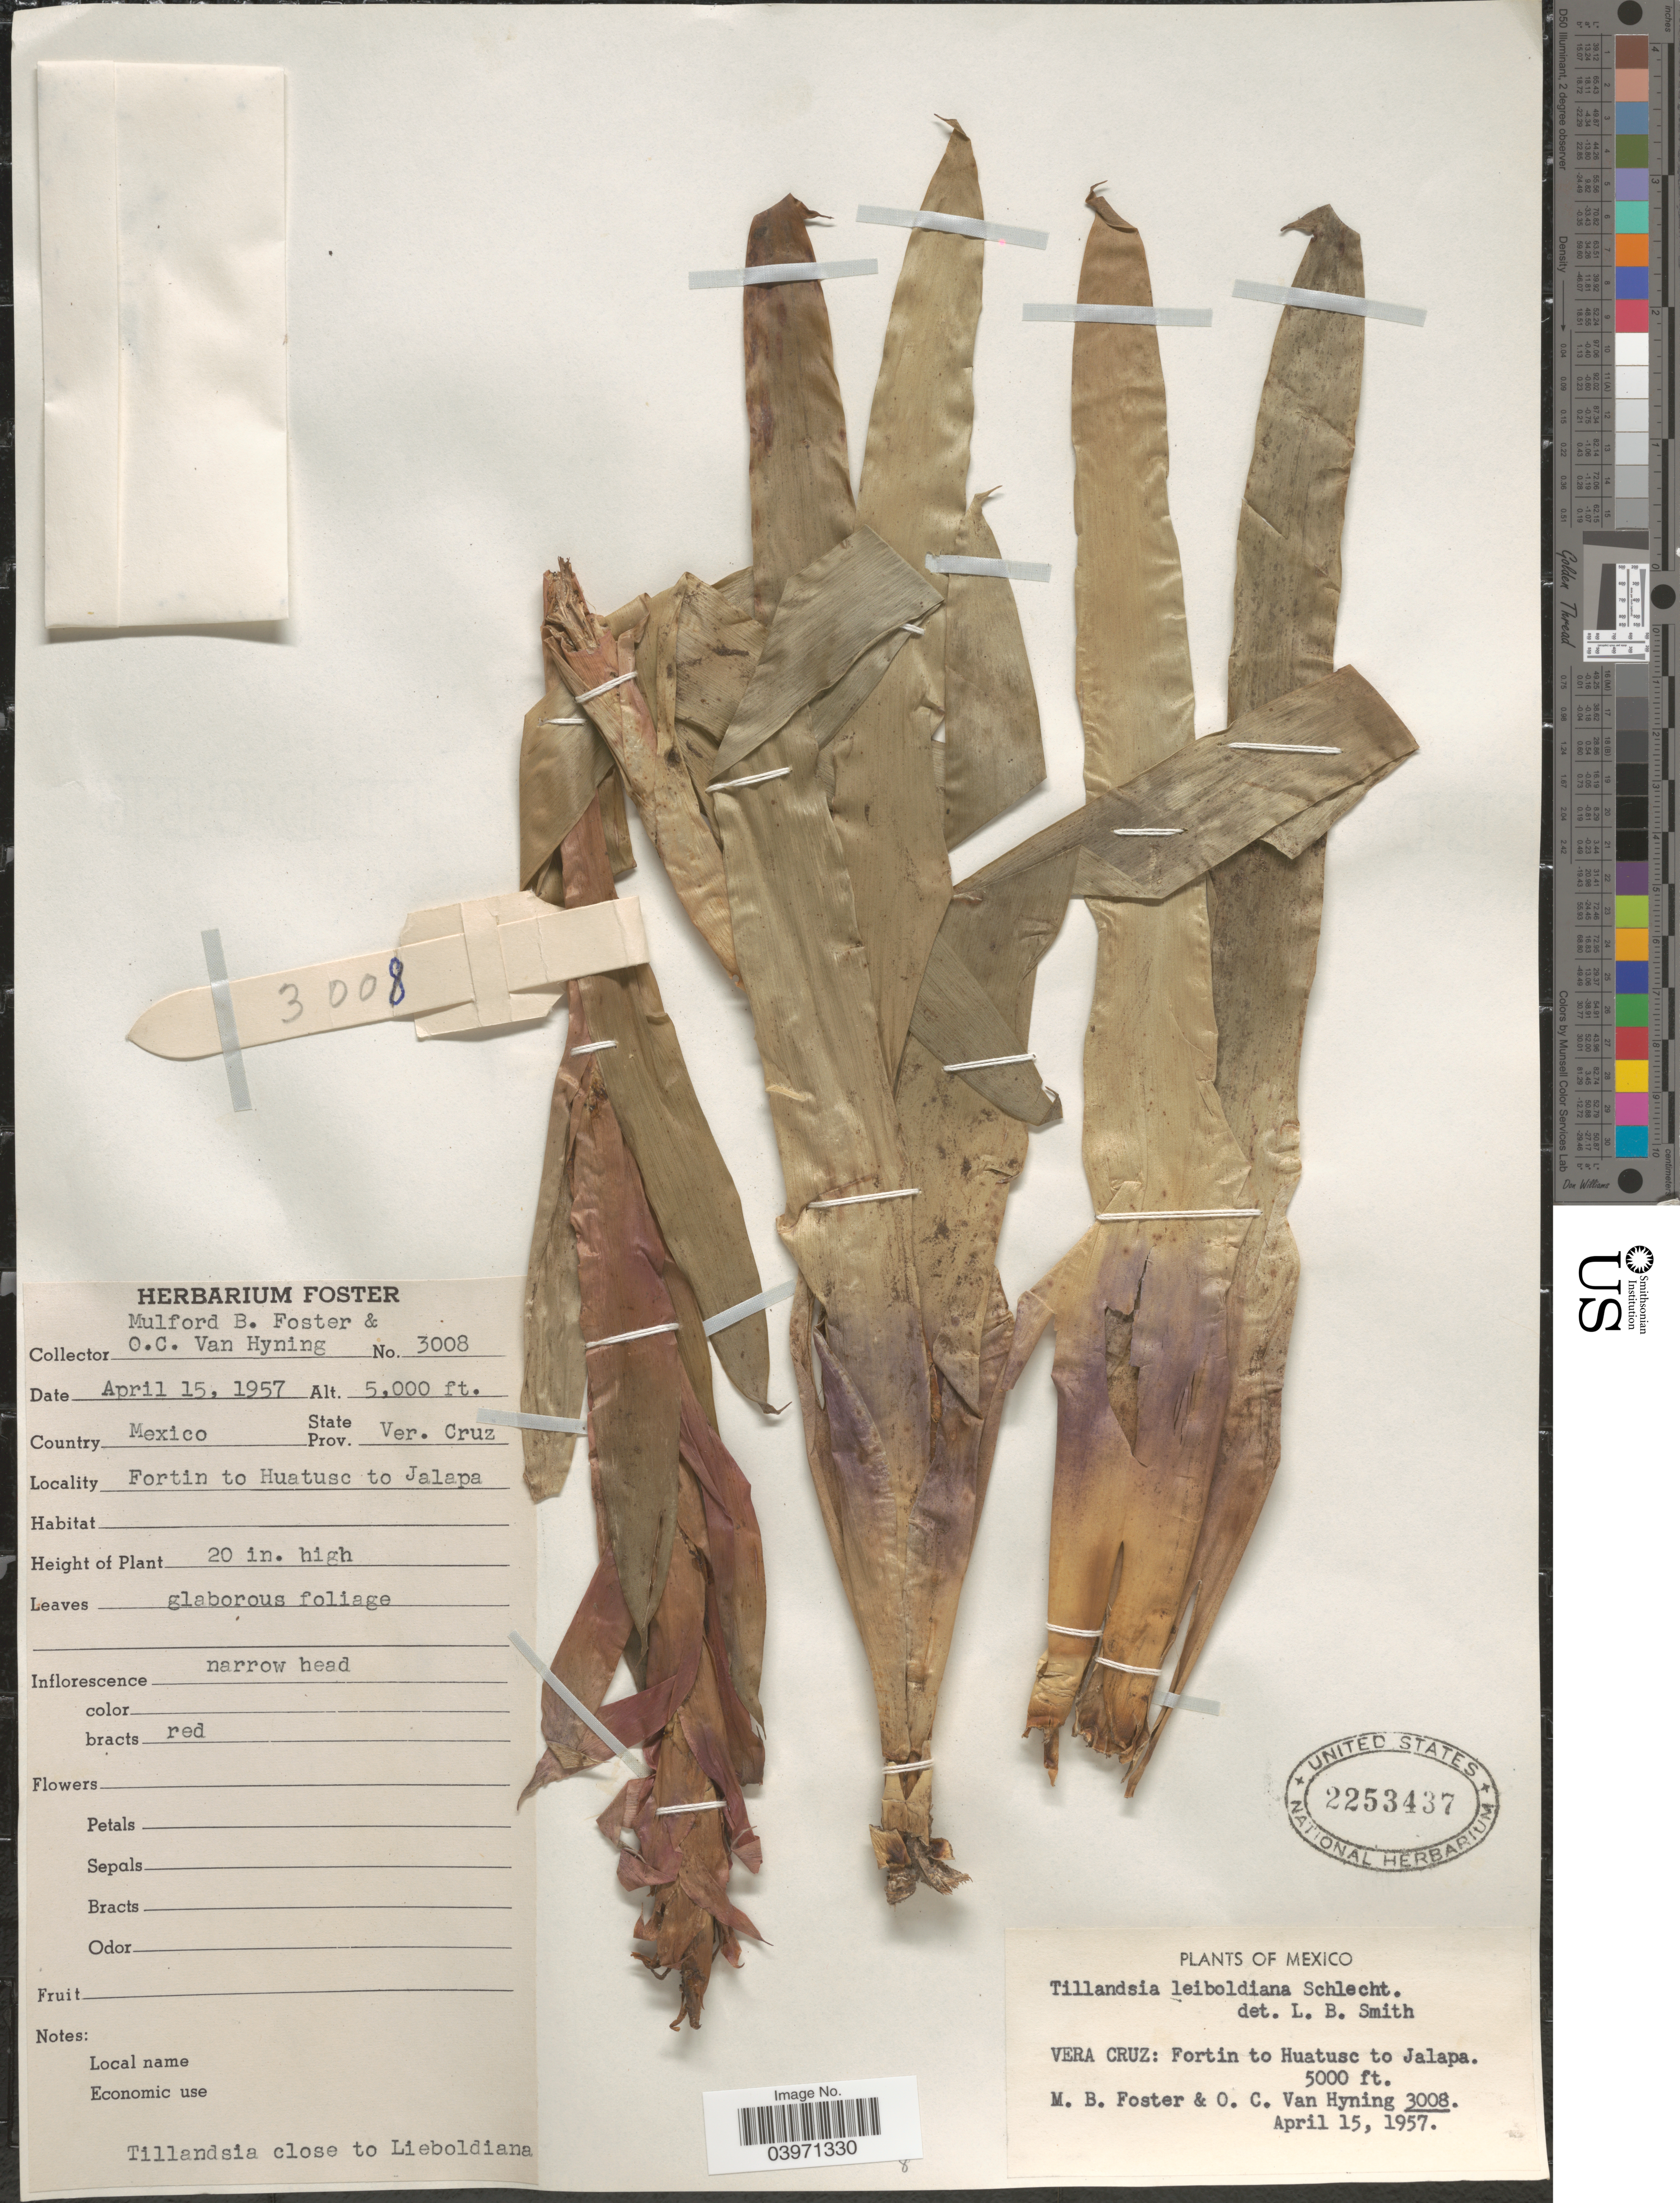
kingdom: Plantae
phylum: Tracheophyta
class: Liliopsida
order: Poales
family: Bromeliaceae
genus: Tillandsia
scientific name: Tillandsia leiboldiana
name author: Schltdl.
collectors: M. B. Foster & O. Van Hyning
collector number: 3008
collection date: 1957-04-15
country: Mexico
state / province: Veracruz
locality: State Prov. Ver. Cruz. Fortin to Huatusc to Jalapa.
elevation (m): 1524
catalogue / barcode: US 2253437